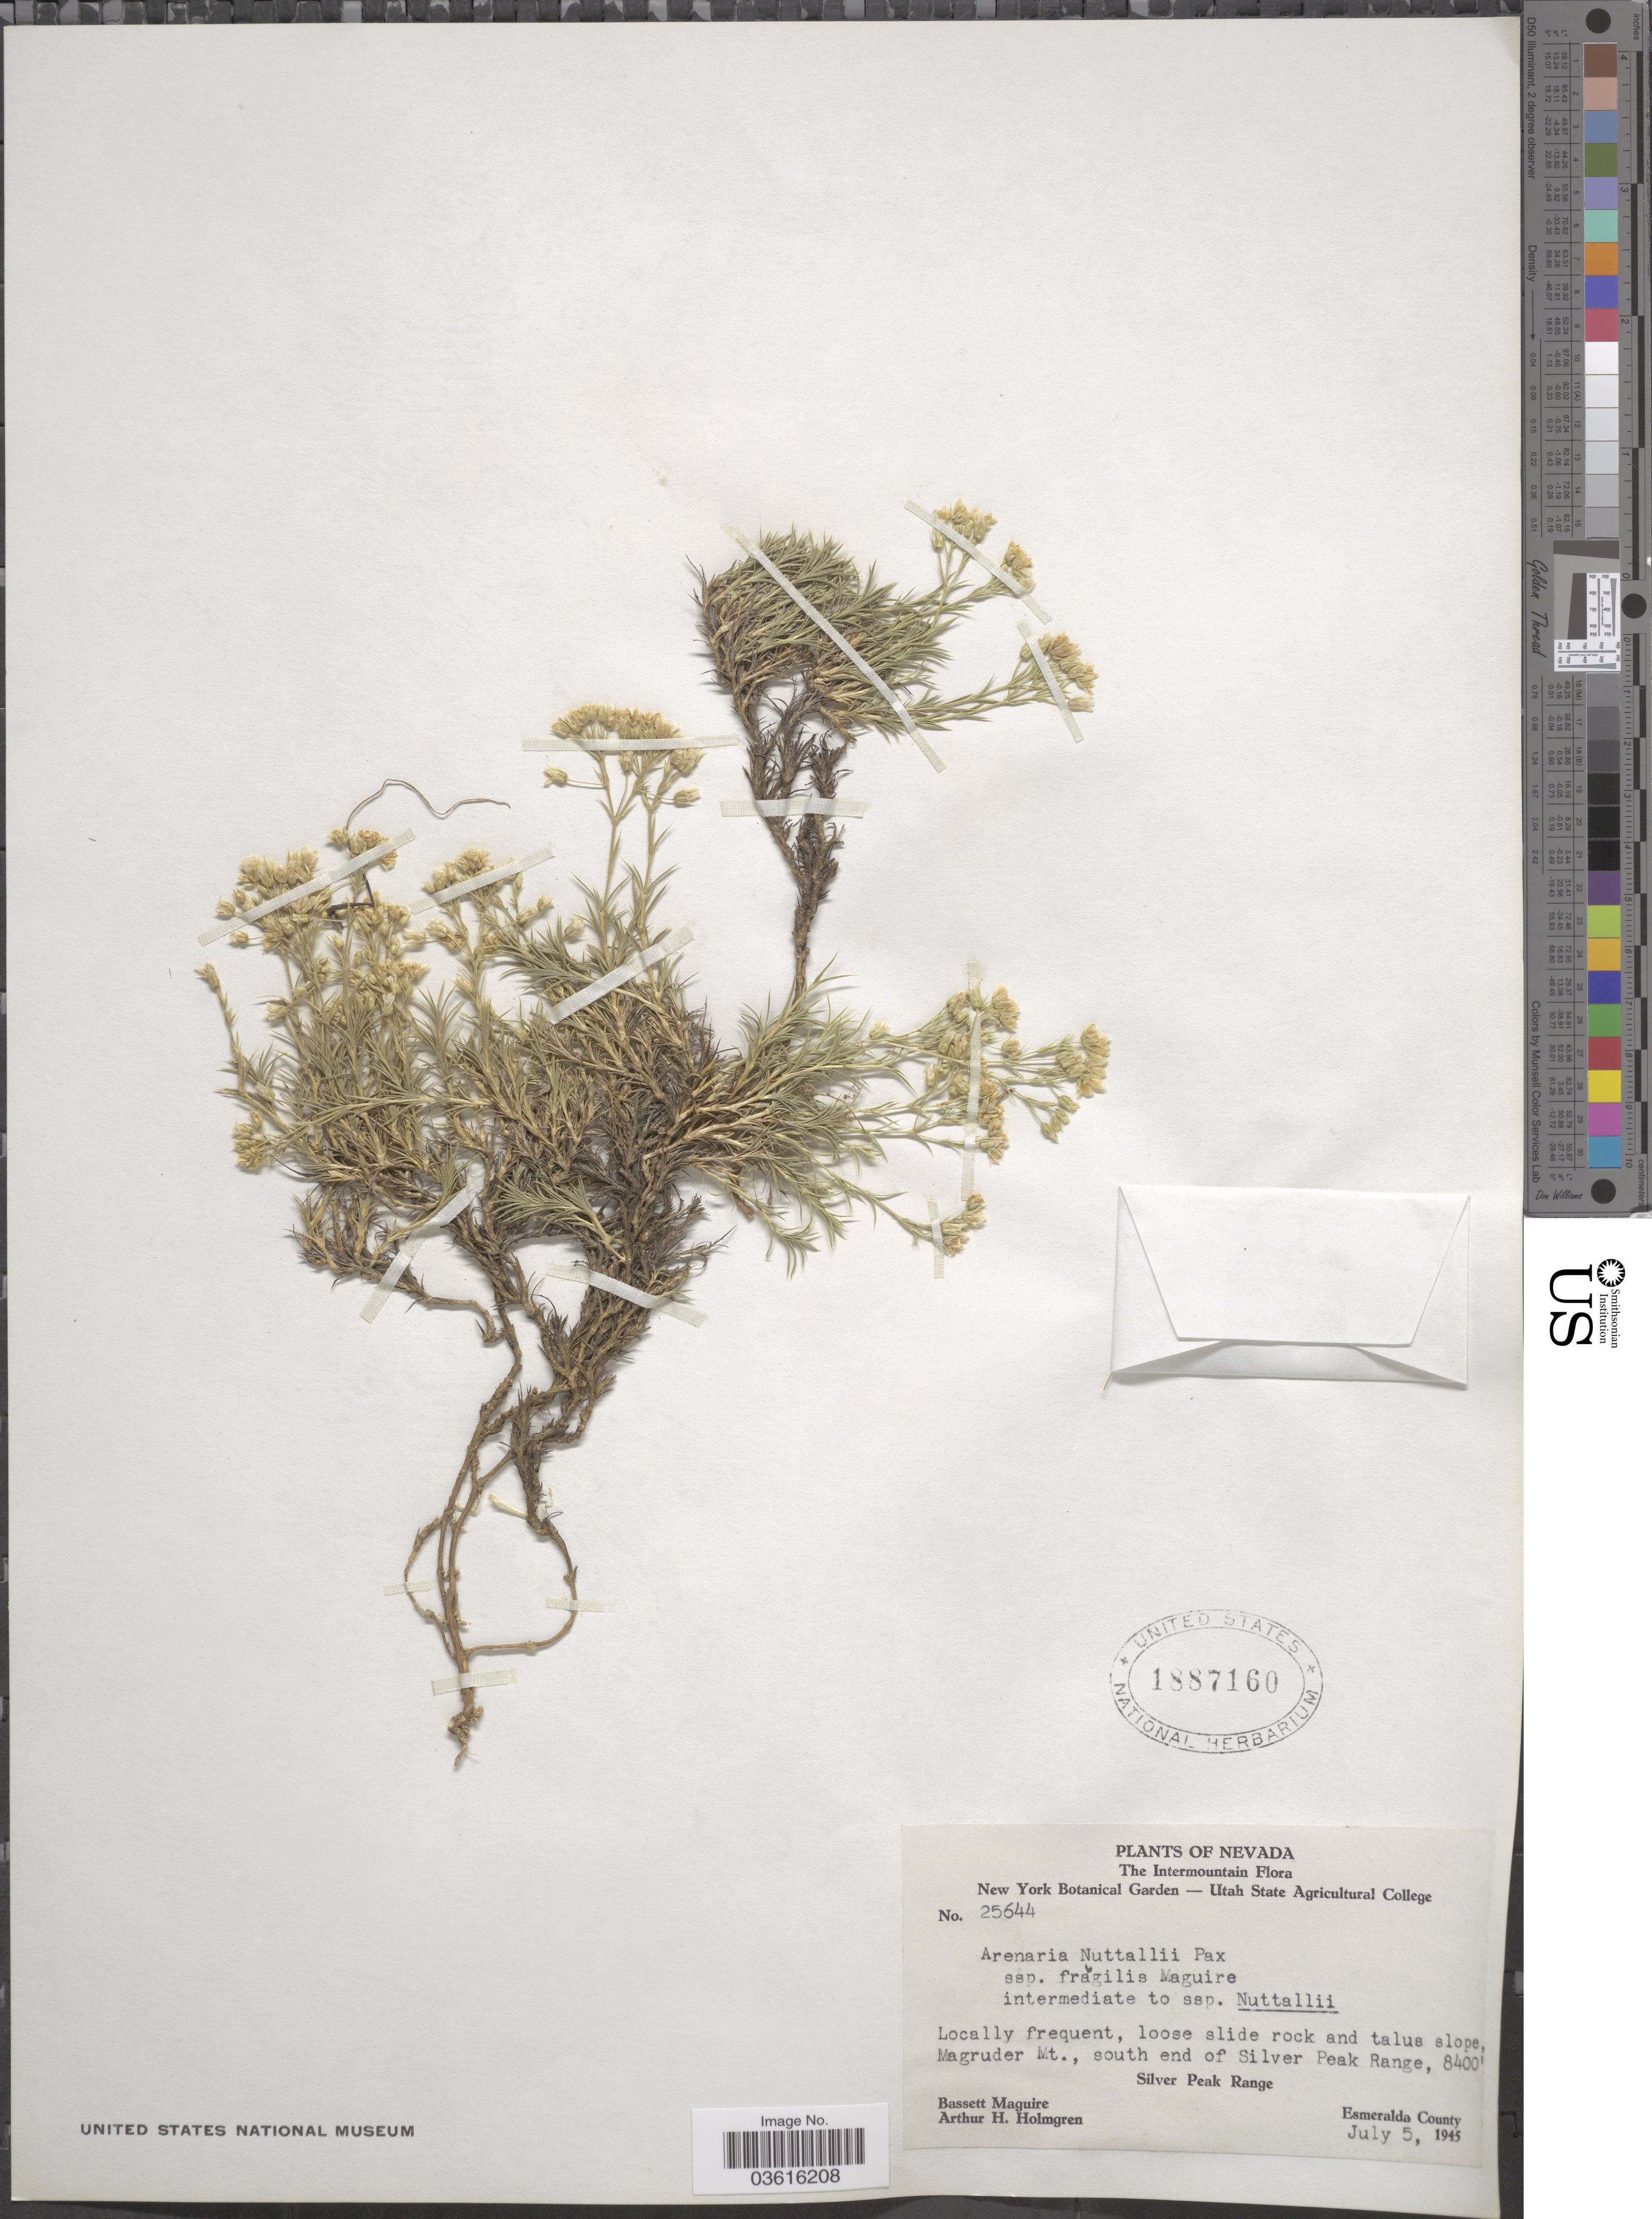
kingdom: Plantae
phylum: Tracheophyta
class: Magnoliopsida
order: Caryophyllales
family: Caryophyllaceae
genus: Minuartia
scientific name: Minuartia nuttallii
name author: (Pax) Briq.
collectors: B. Maguire & A. H. Holmgren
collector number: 25644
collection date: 1945-07-05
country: United States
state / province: Nevada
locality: The Intermountain. Magruder Mt., south end of Silver Peak Range. Silver Peak Range. Esmeralda County.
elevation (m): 2560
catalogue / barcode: US 1887160